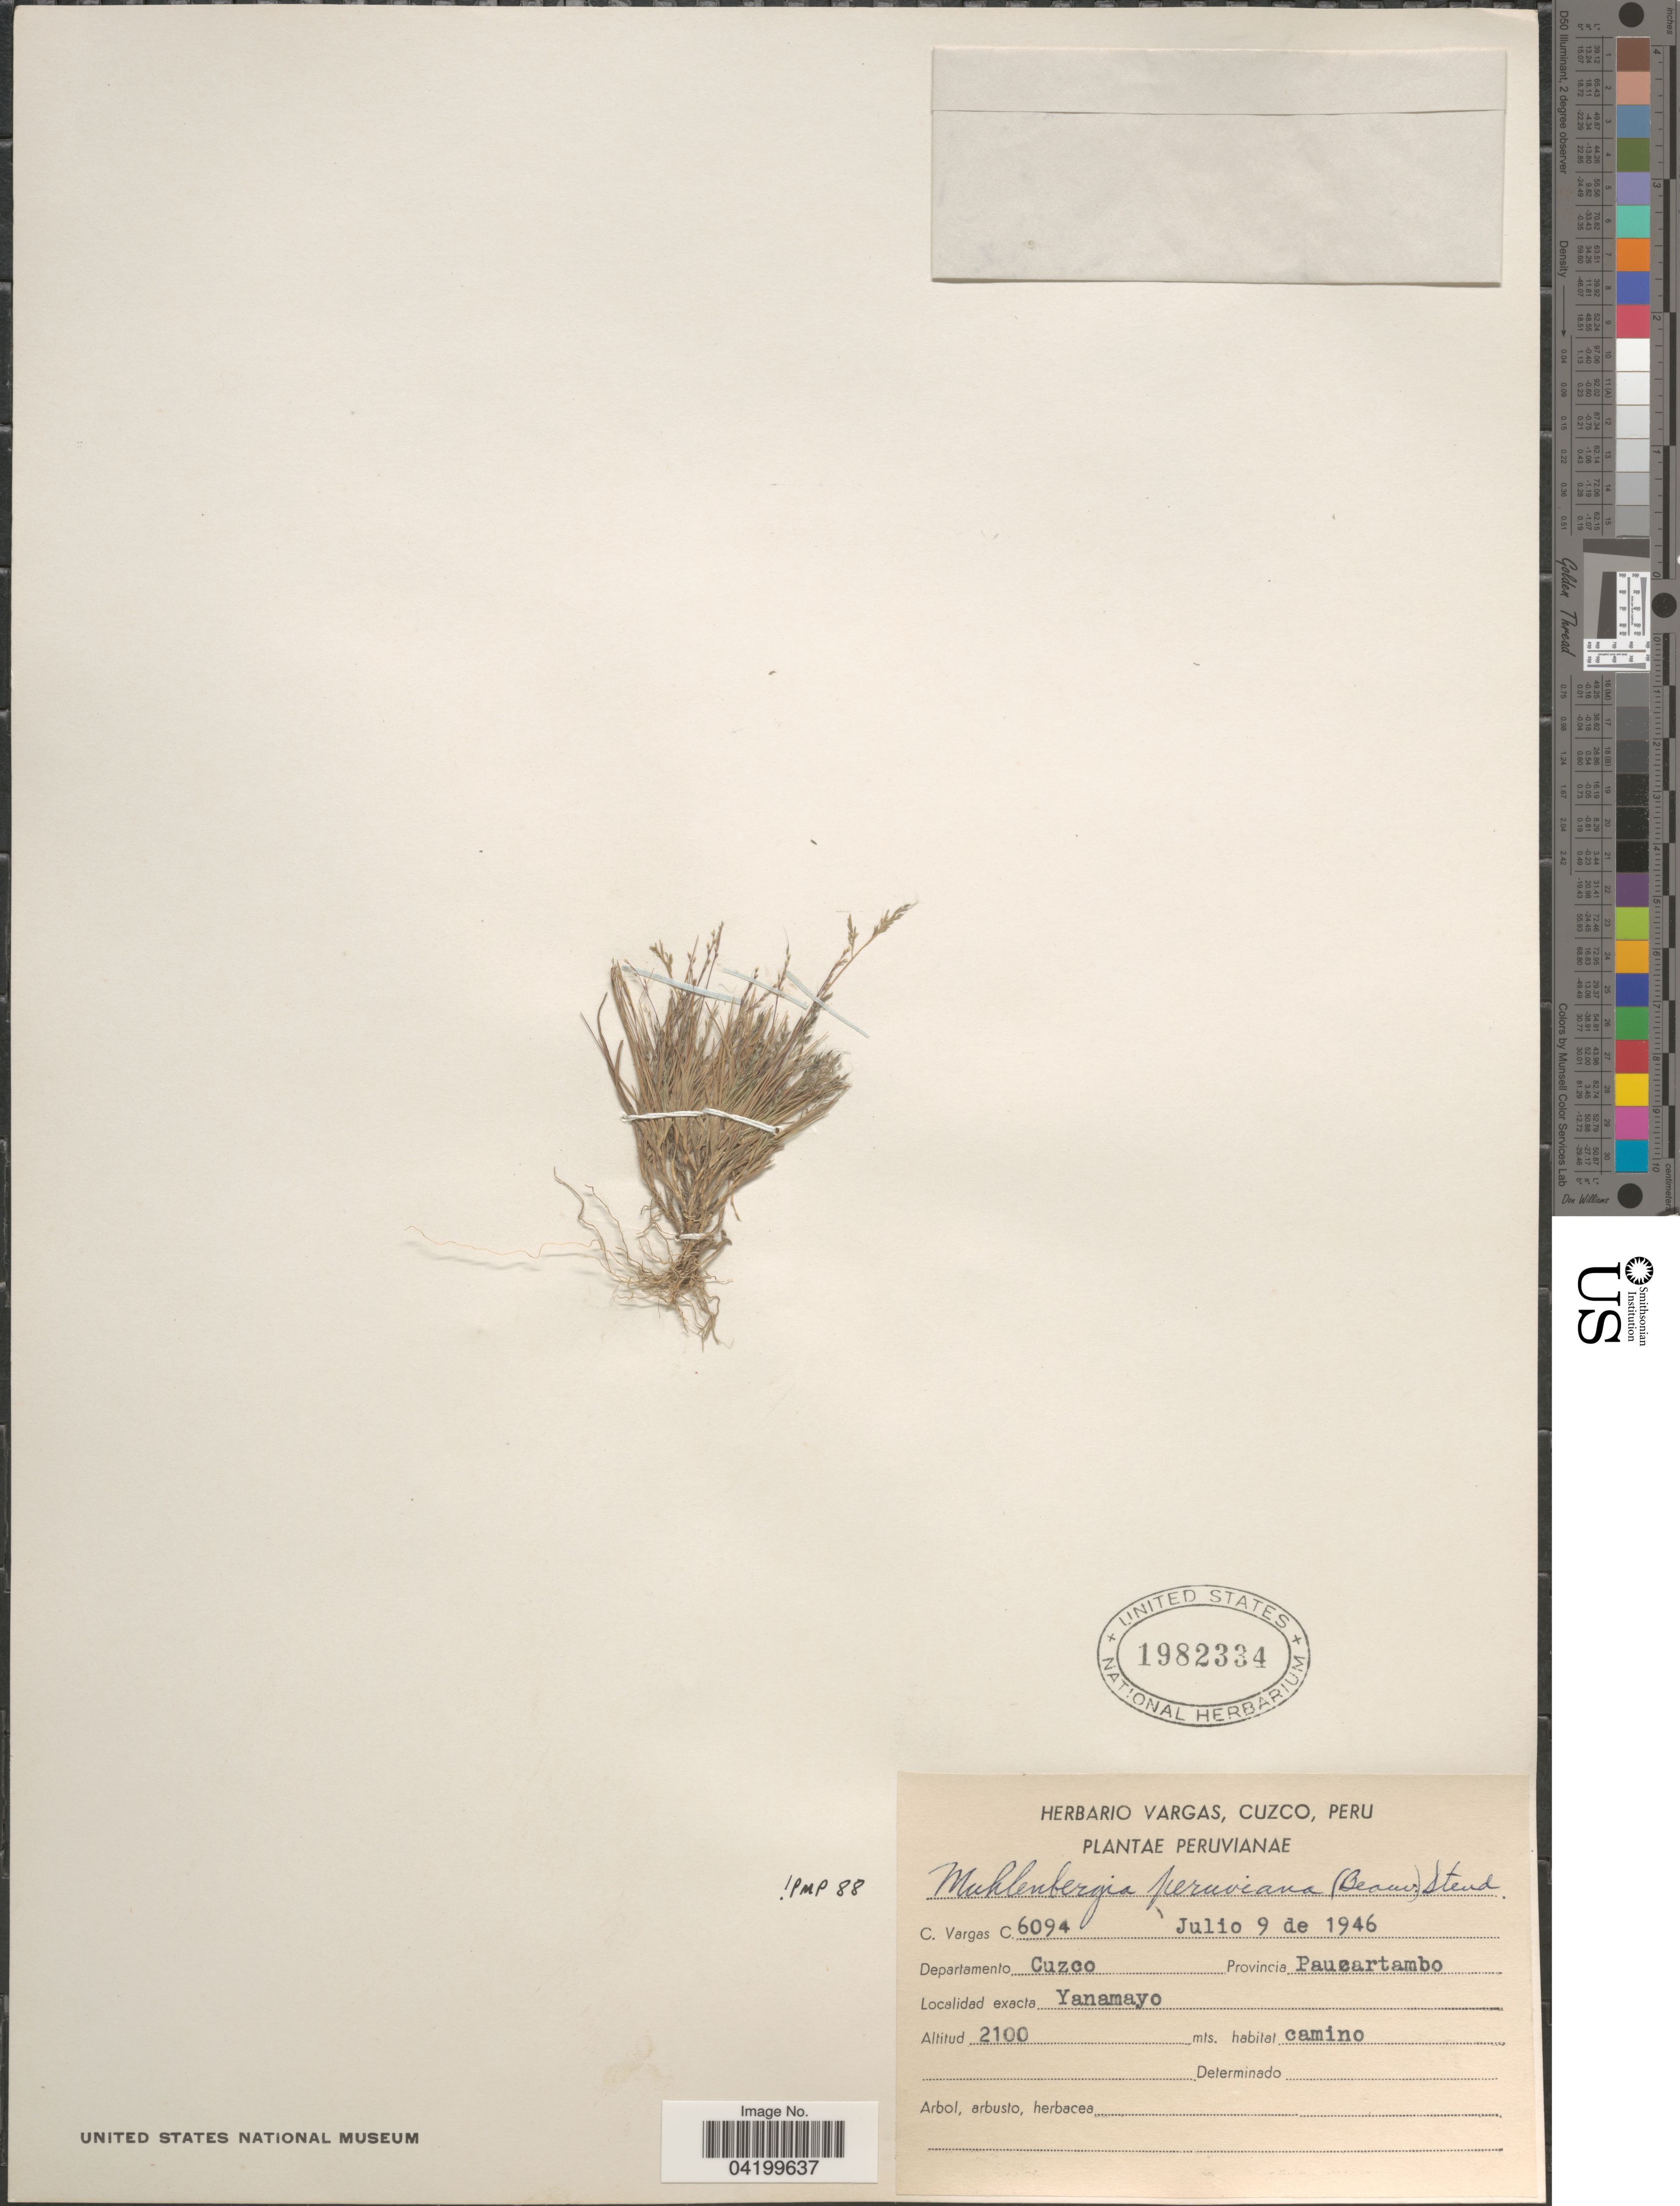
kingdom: Plantae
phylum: Tracheophyta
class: Liliopsida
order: Poales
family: Poaceae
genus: Muhlenbergia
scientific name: Muhlenbergia peruviana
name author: (P. Beauv.) Steud.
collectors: C. Vargas Calderón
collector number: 6094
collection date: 1946-07-09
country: Peru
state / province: Cusco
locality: Departamento Cuzco. Provincia Paucartambo. Yanamayo.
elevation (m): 2100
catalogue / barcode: US 1982334